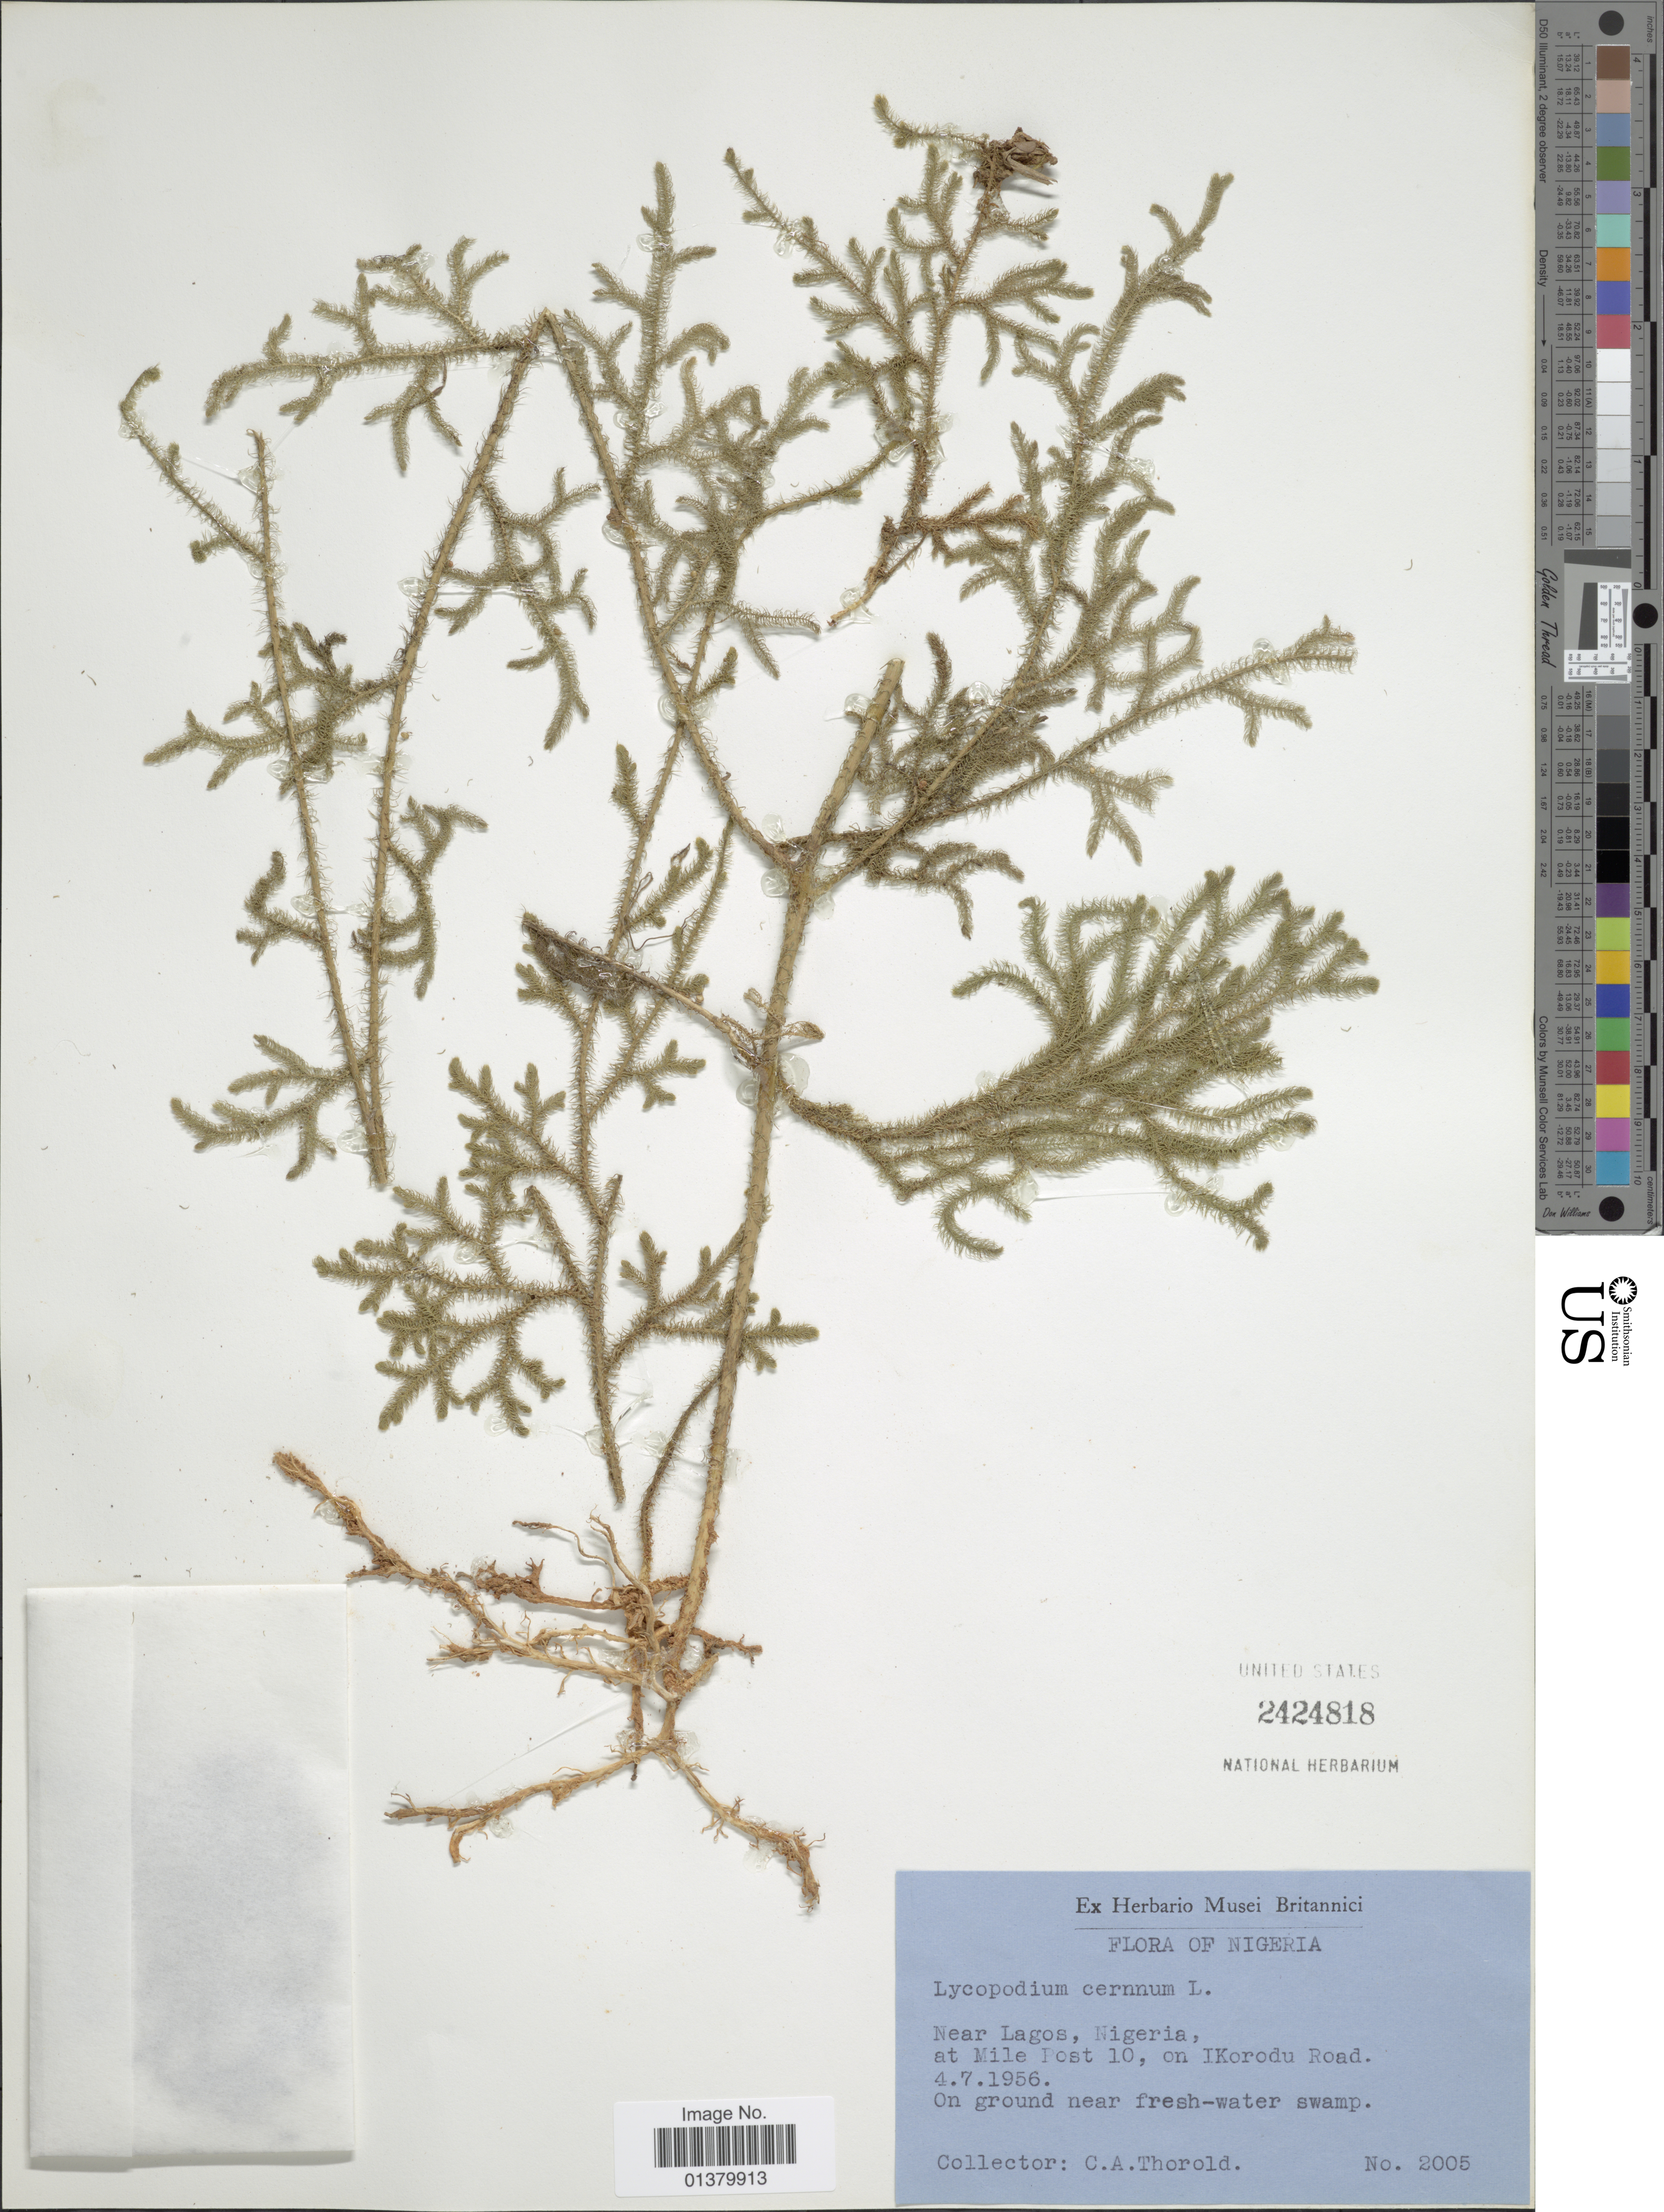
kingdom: Plantae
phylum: Tracheophyta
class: Lycopodiopsida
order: Lycopodiales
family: Lycopodiaceae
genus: Palhinhaea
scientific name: Palhinhaea cernua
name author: (L.) Vasc. & Franco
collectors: C. Thorold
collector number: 2005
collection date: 1956-07-04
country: Nigeria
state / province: Lagos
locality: Near Lagos, at Mile Post 10, on Ikorodu Road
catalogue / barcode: US 2424818